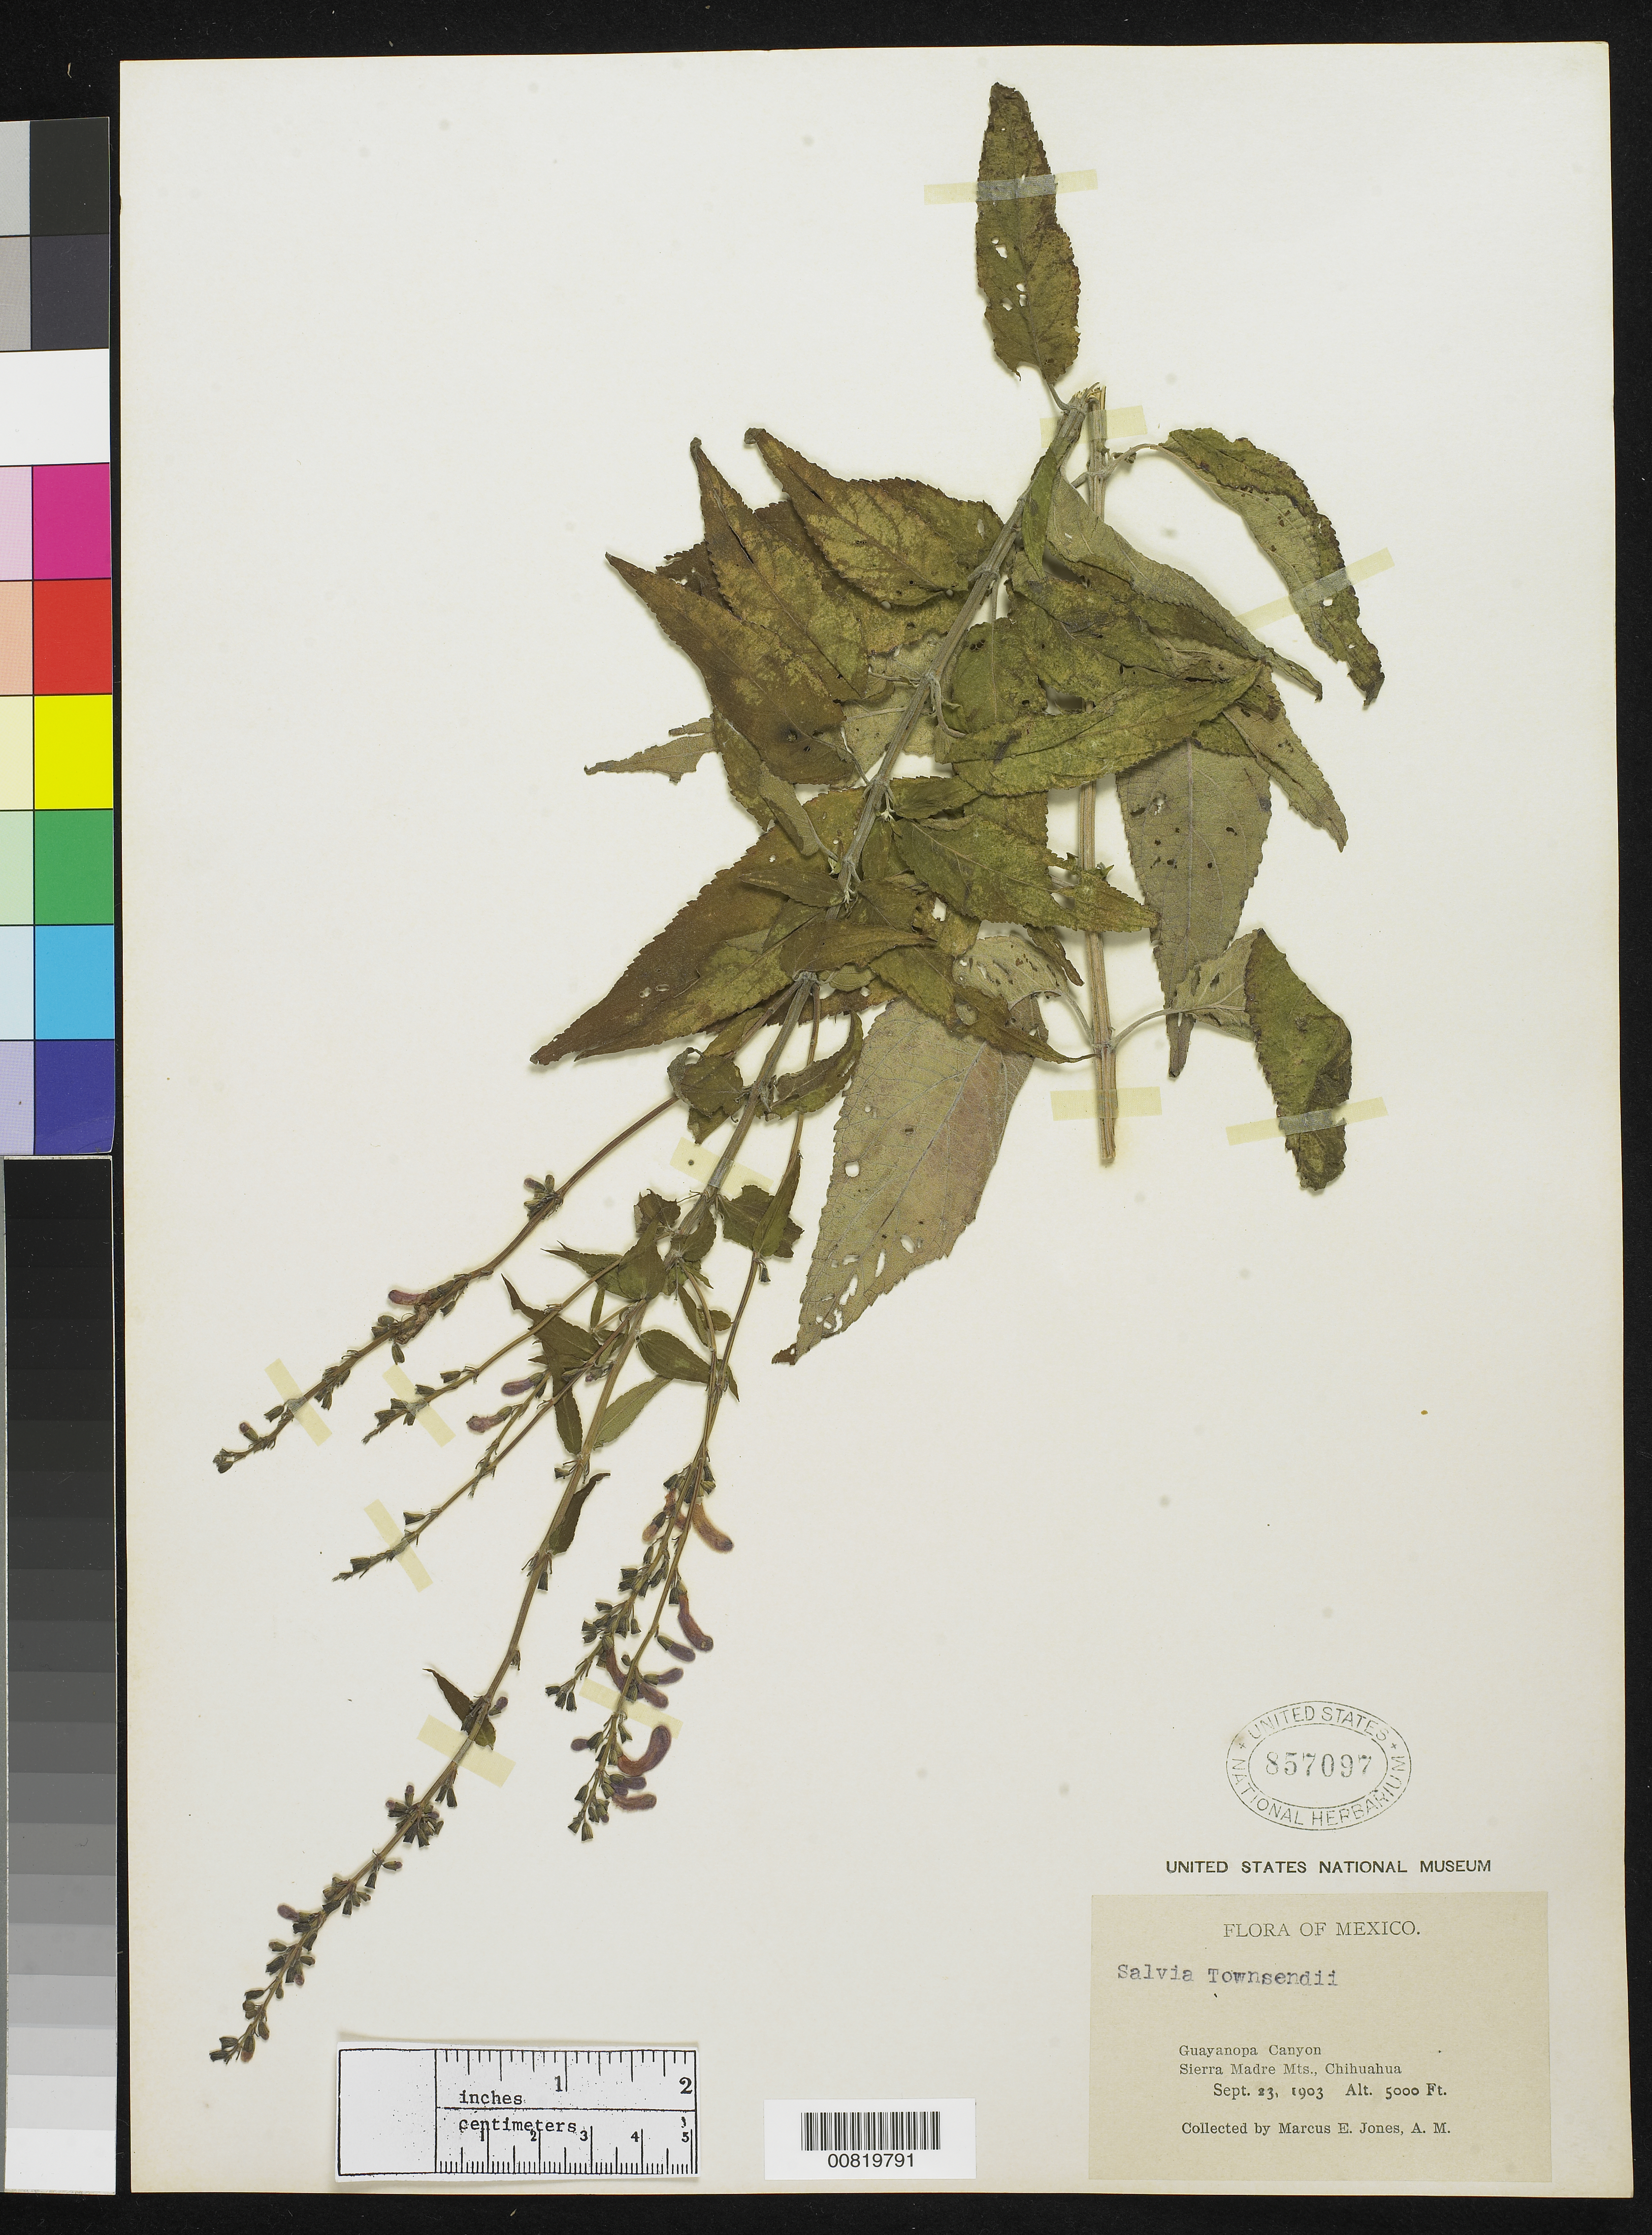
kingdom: Plantae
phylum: Tracheophyta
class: Magnoliopsida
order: Lamiales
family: Lamiaceae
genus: Salvia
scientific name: Salvia townsendii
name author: Fernald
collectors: M. E. Jones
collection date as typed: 23 Sep 1903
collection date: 1903-09-23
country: Mexico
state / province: Chihuahua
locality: Guayanopa Canyon, Sierra Madre Mts., Chihuahua.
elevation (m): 1524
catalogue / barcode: US 857097